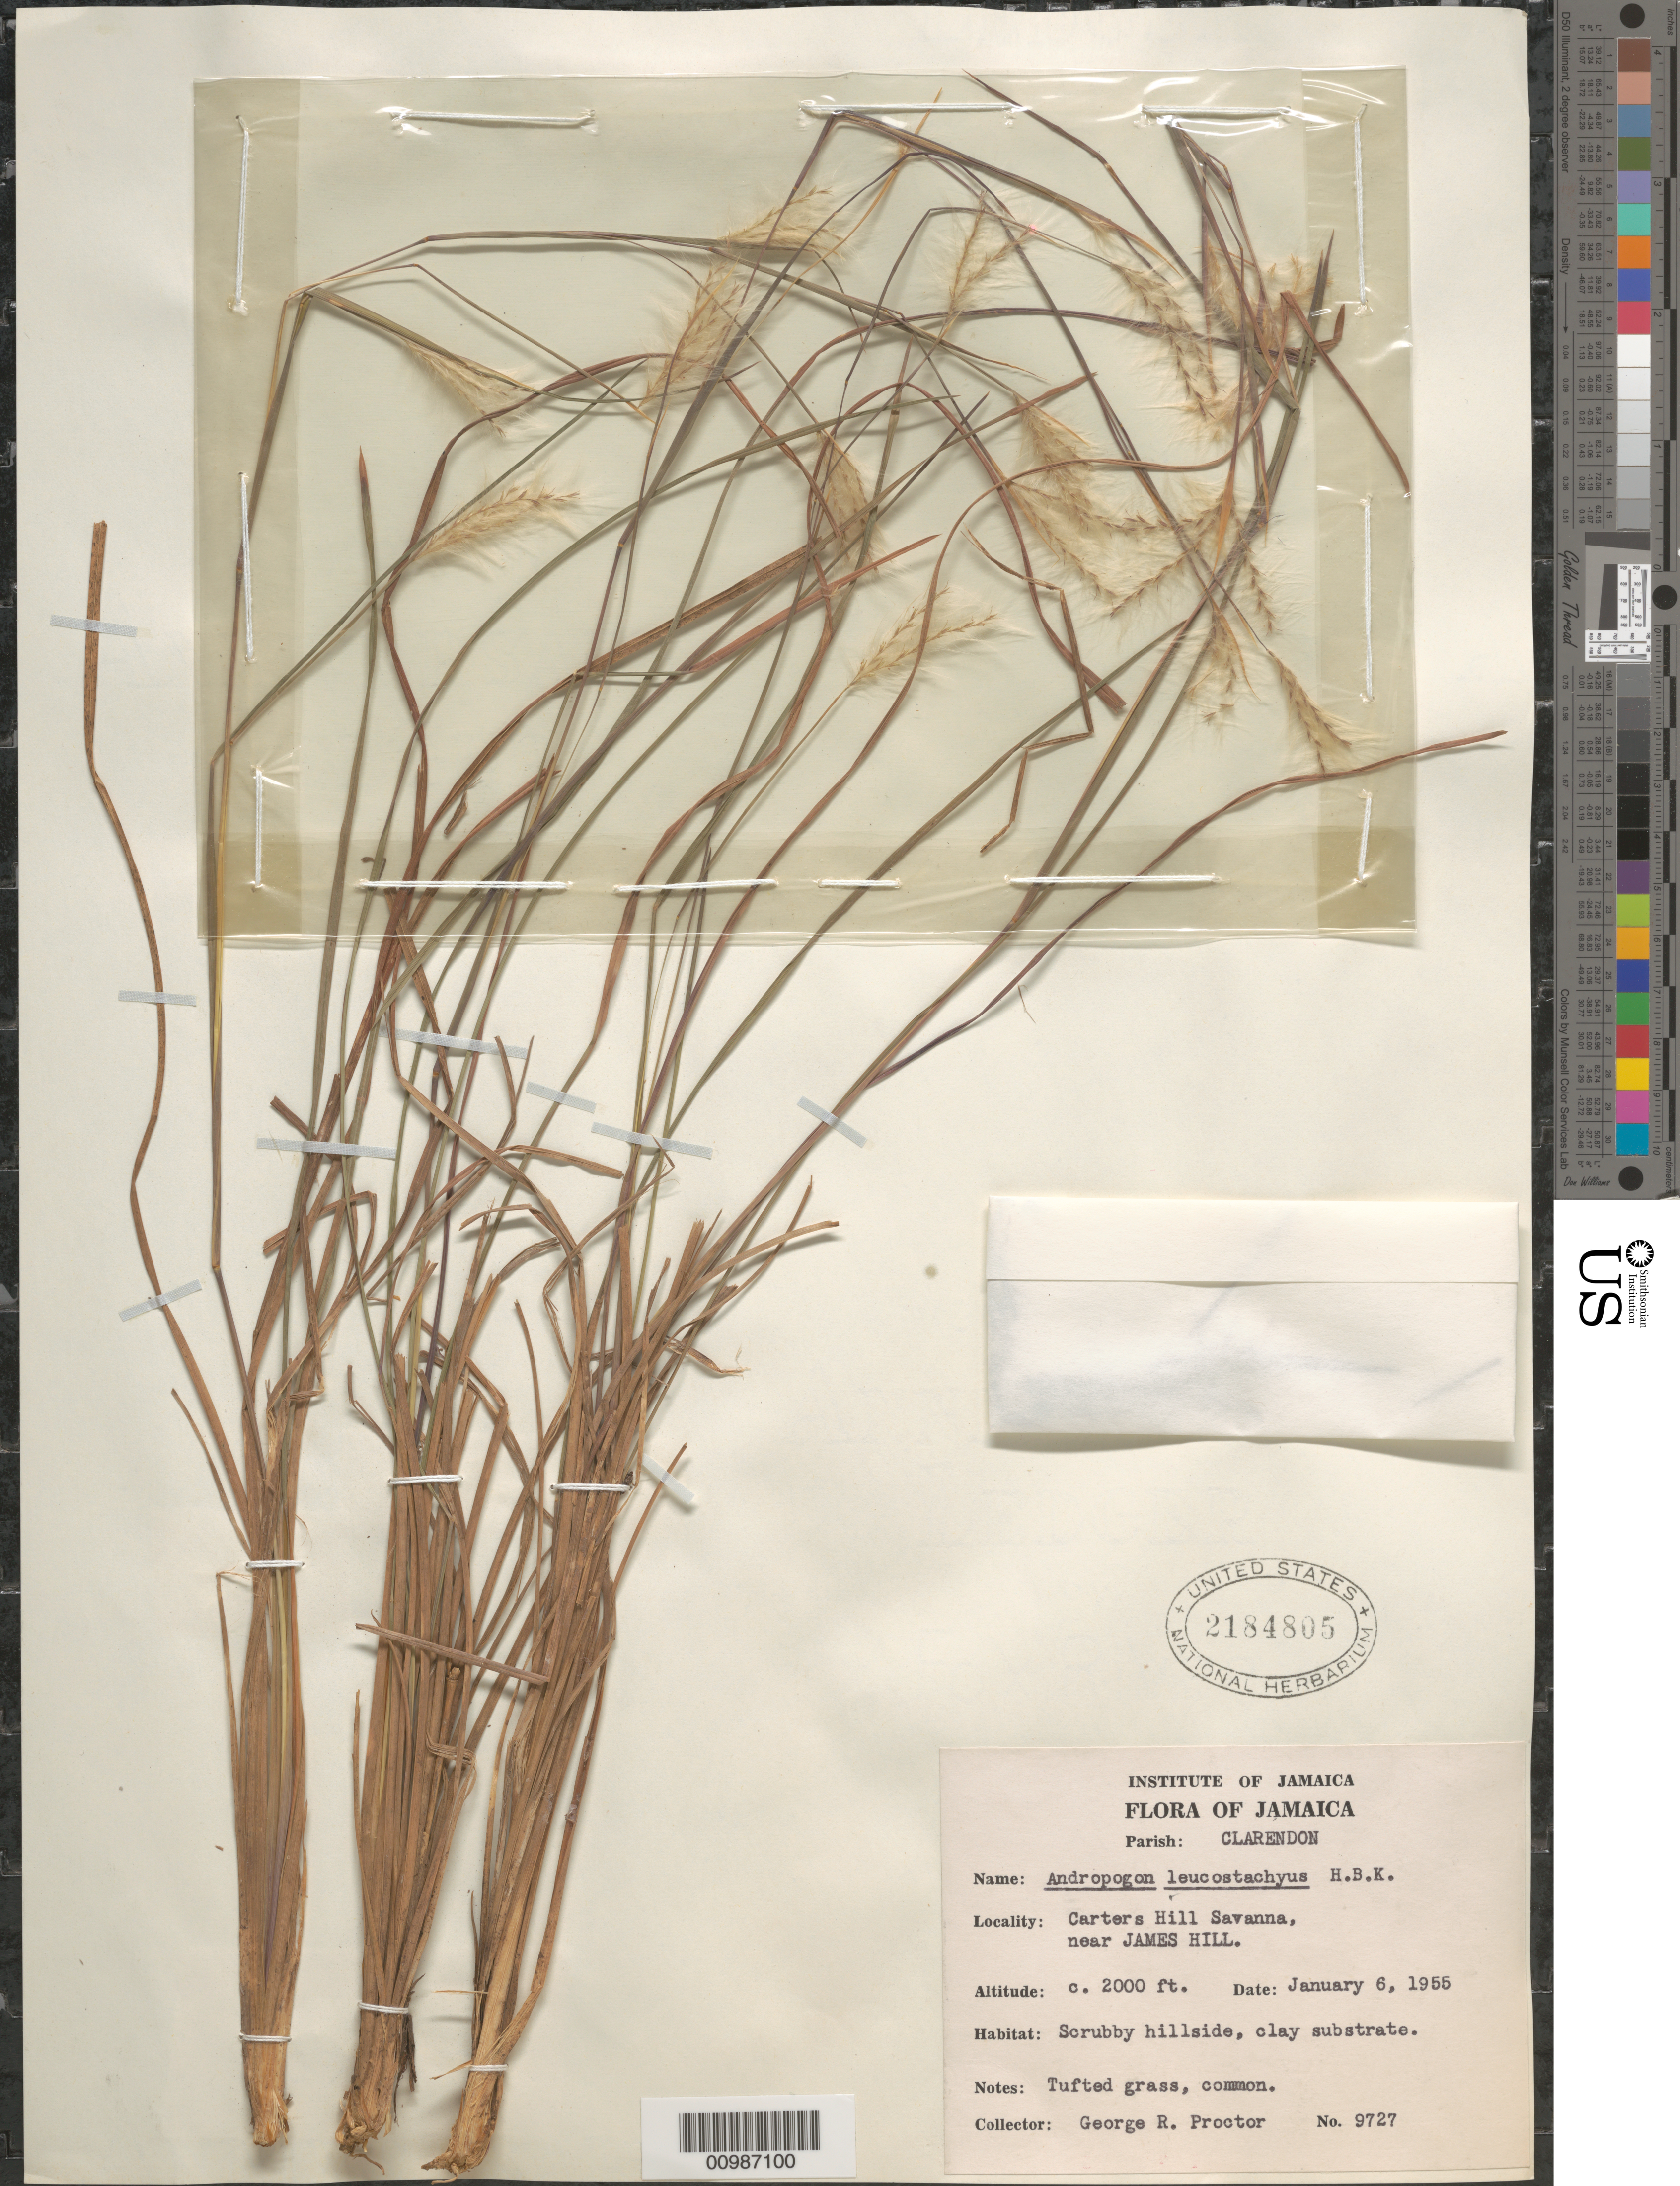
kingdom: Plantae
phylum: Tracheophyta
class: Liliopsida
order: Poales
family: Poaceae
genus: Andropogon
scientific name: Andropogon leucostachyus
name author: Kunth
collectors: G. R. Proctor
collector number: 9727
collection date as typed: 06 Jan 1955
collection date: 1955-01-06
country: Jamaica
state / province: Clarendon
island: Jamaica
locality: Carters Hill Savanna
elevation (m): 610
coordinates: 0 N, 0 E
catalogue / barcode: US 2184805